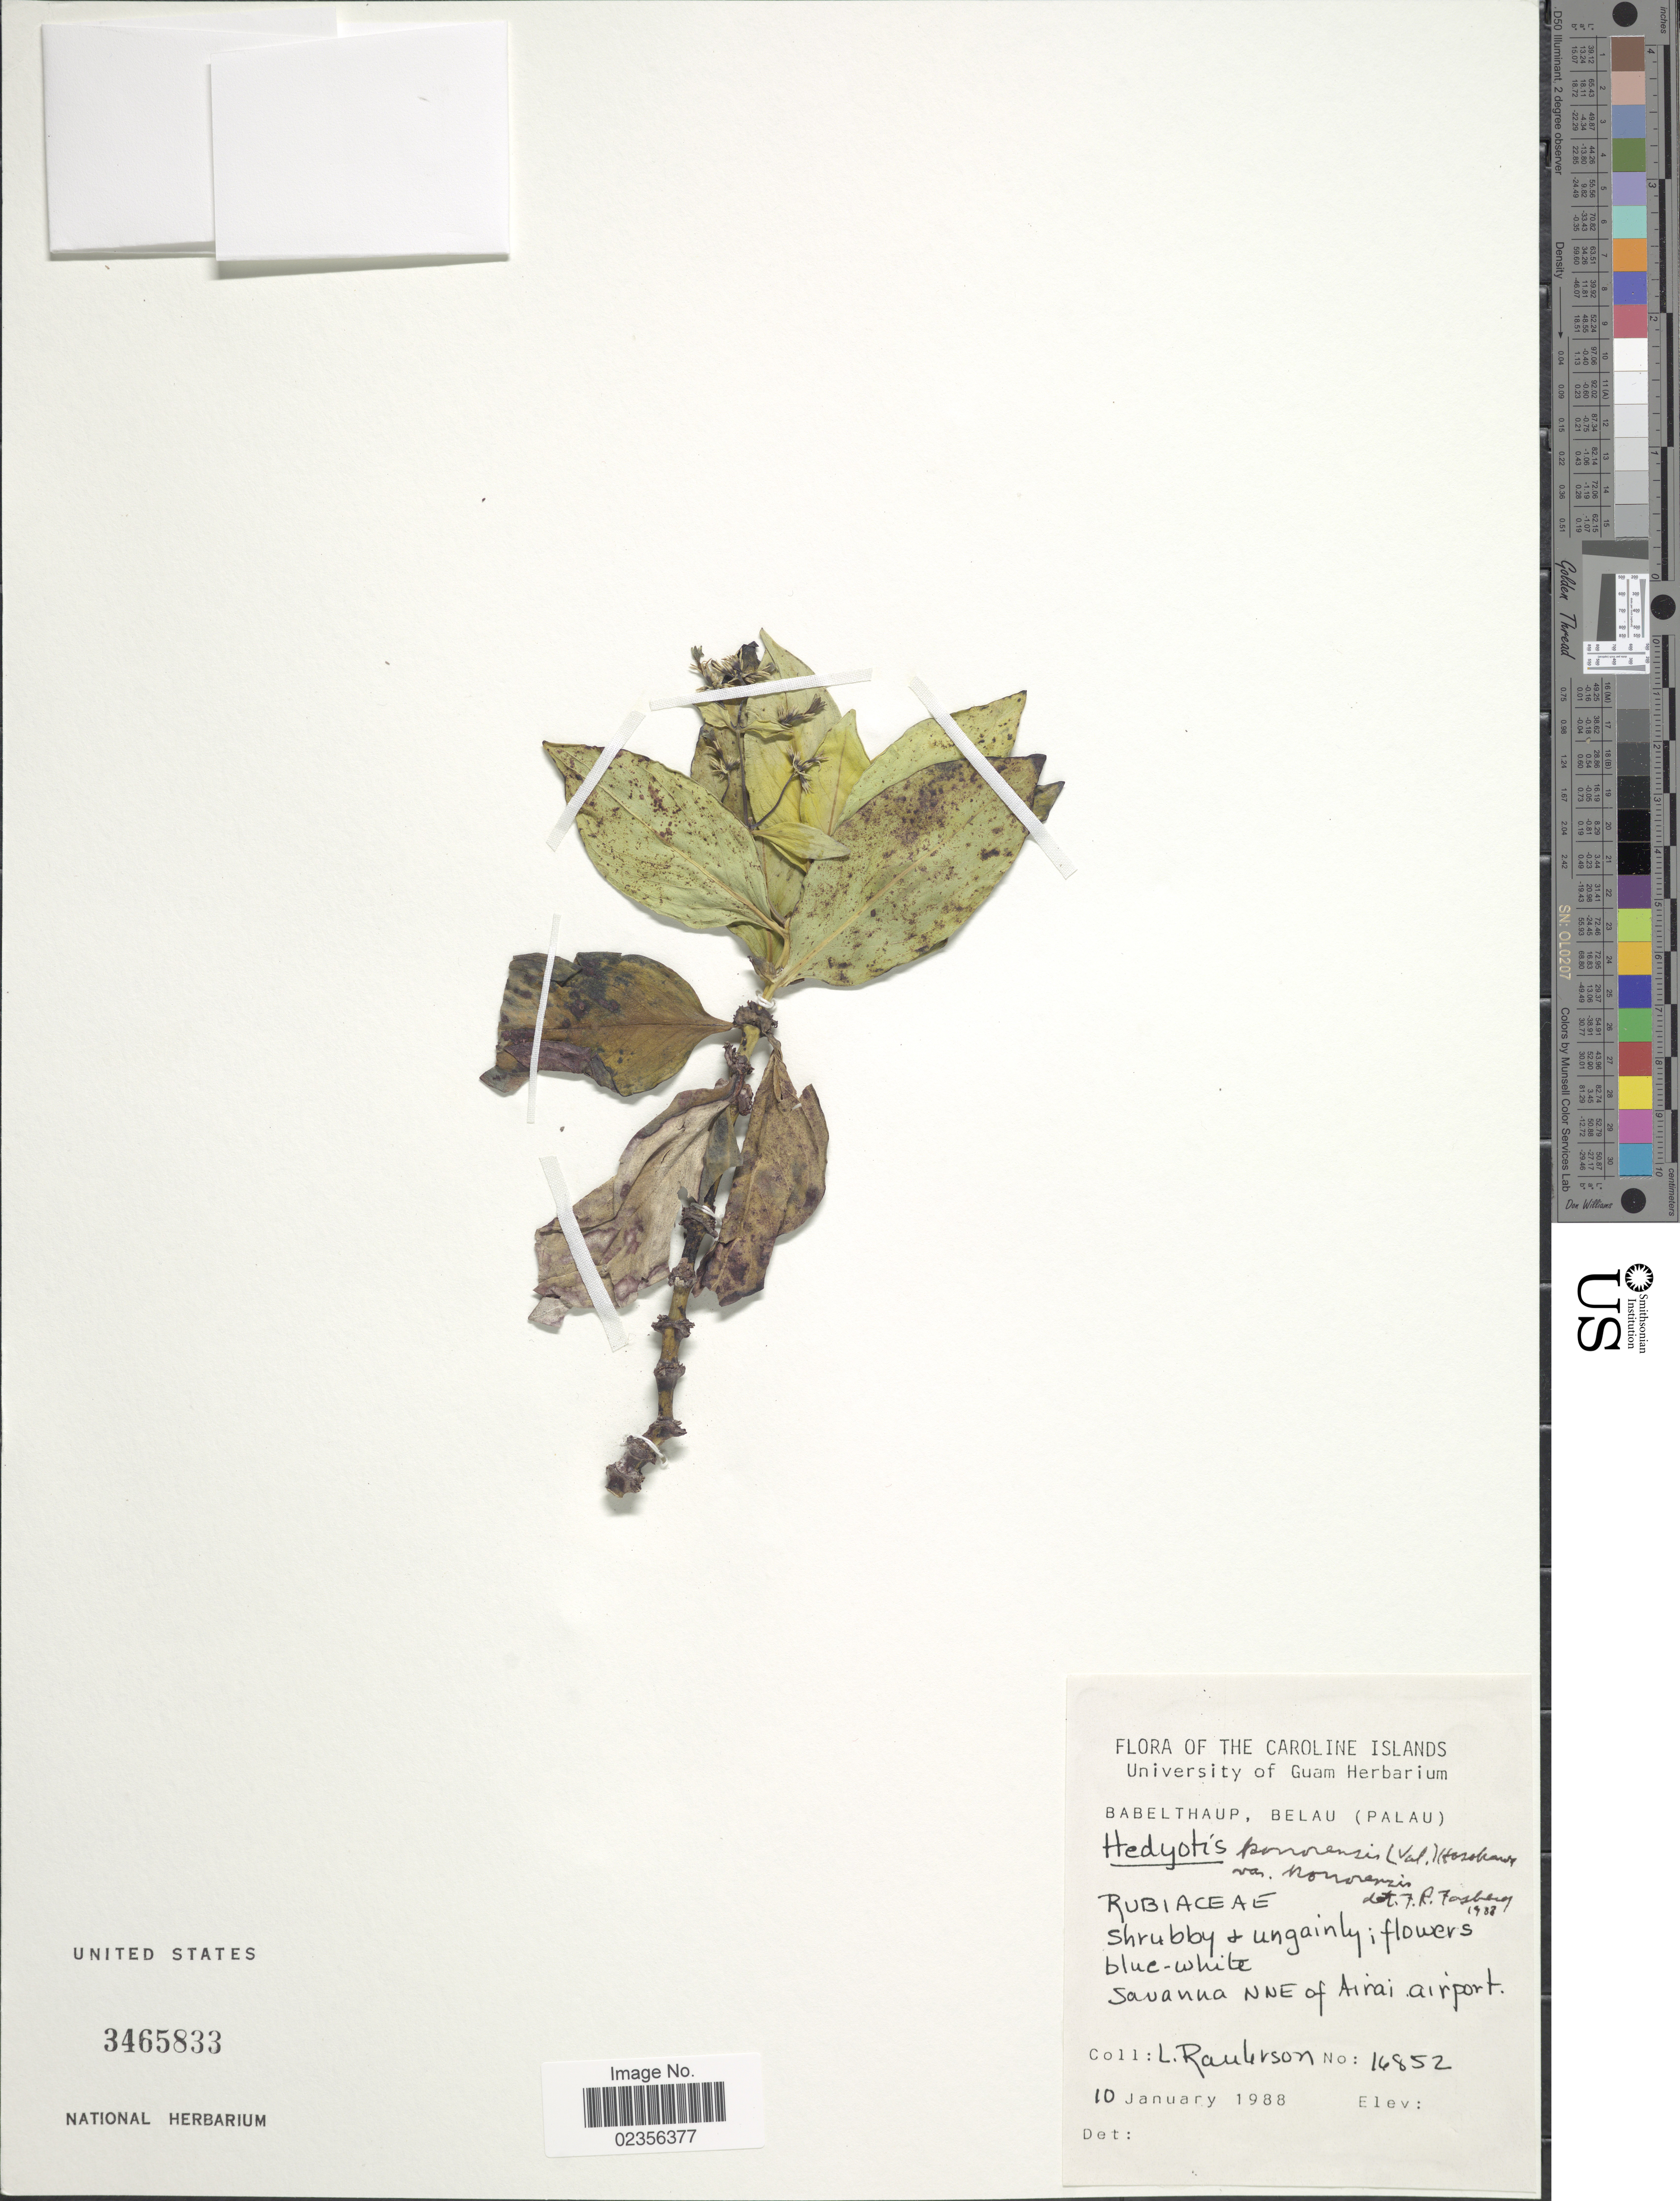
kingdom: Plantae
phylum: Tracheophyta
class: Magnoliopsida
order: Gentianales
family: Rubiaceae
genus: Hedyotis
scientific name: Hedyotis korrorensis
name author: Hosok.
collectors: L. Raulerson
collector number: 14852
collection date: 1988-01-10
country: Palau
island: Babeldaob [Babelthuap]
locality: The Caroline Islands, Babelthaup, Belau (Palau), Savanna NNE of Airai Airport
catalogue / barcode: US 3465833